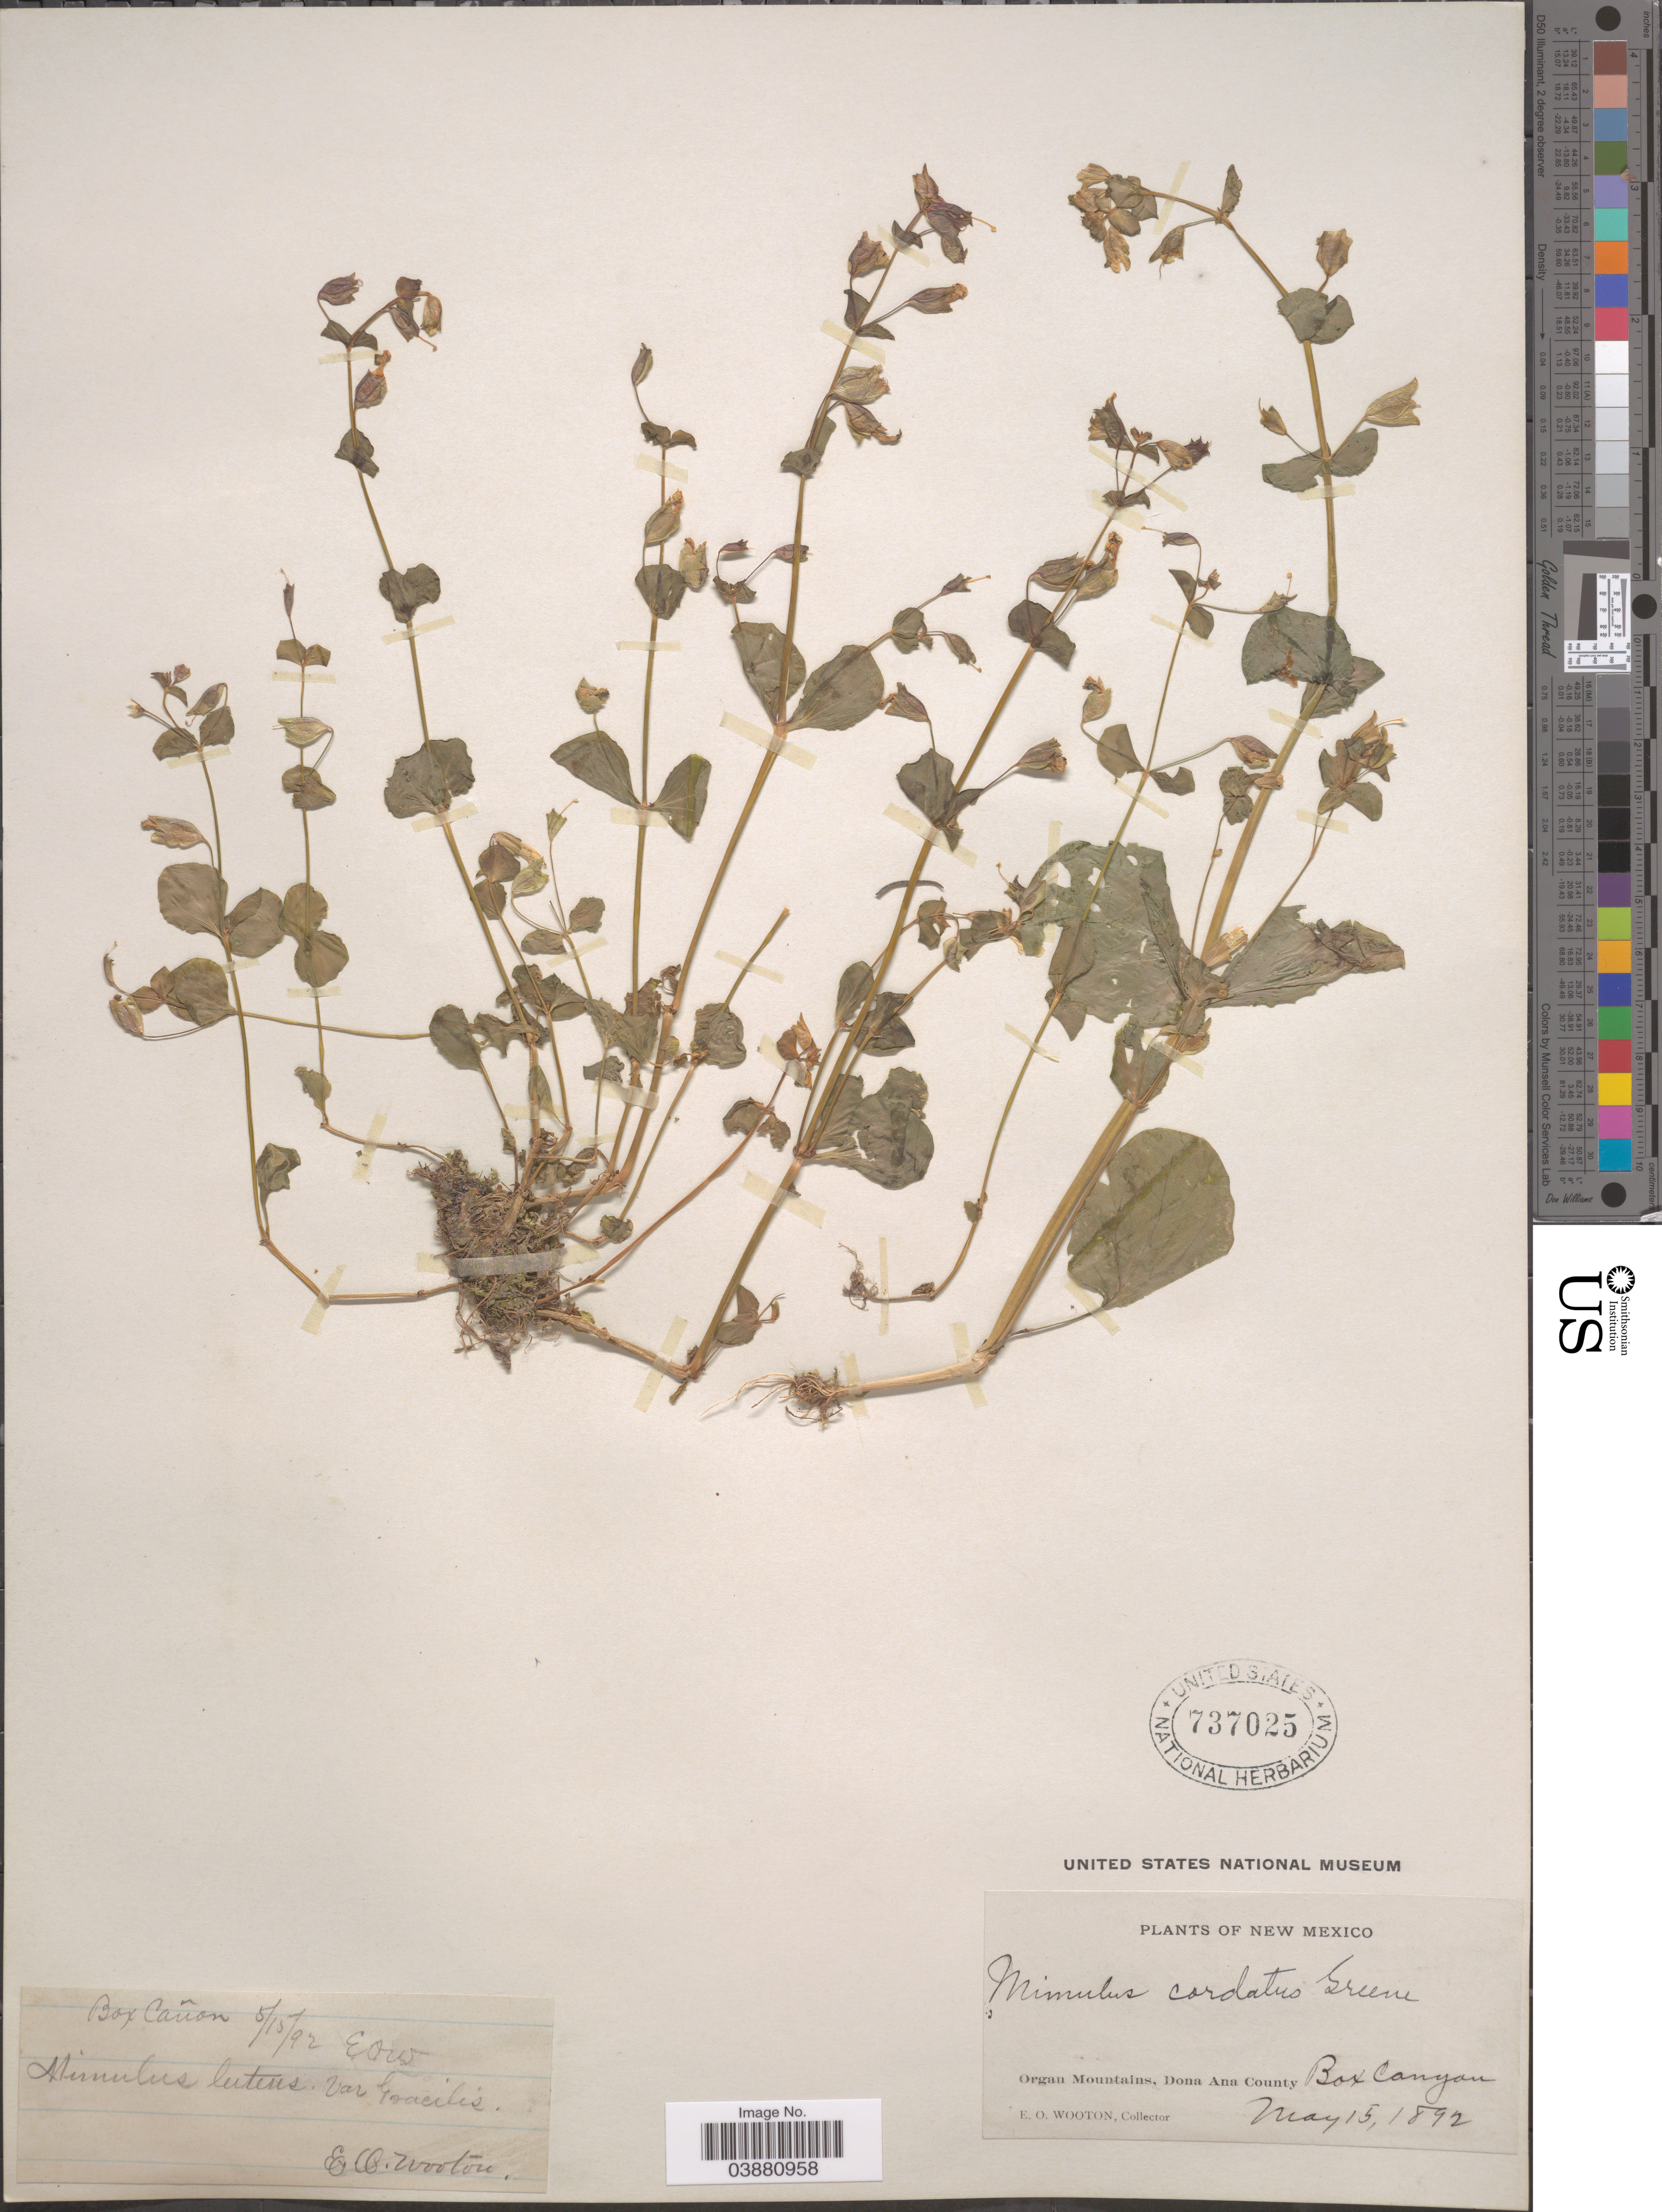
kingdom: Plantae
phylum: Tracheophyta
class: Magnoliopsida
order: Lamiales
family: Phrymaceae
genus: Mimulus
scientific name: Mimulus cordatus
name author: Greene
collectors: E. O. Wooton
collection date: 1892-05-15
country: United States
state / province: New Mexico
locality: Organ Mountains, Dona Ana County. Box Canyon.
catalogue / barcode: US 737025